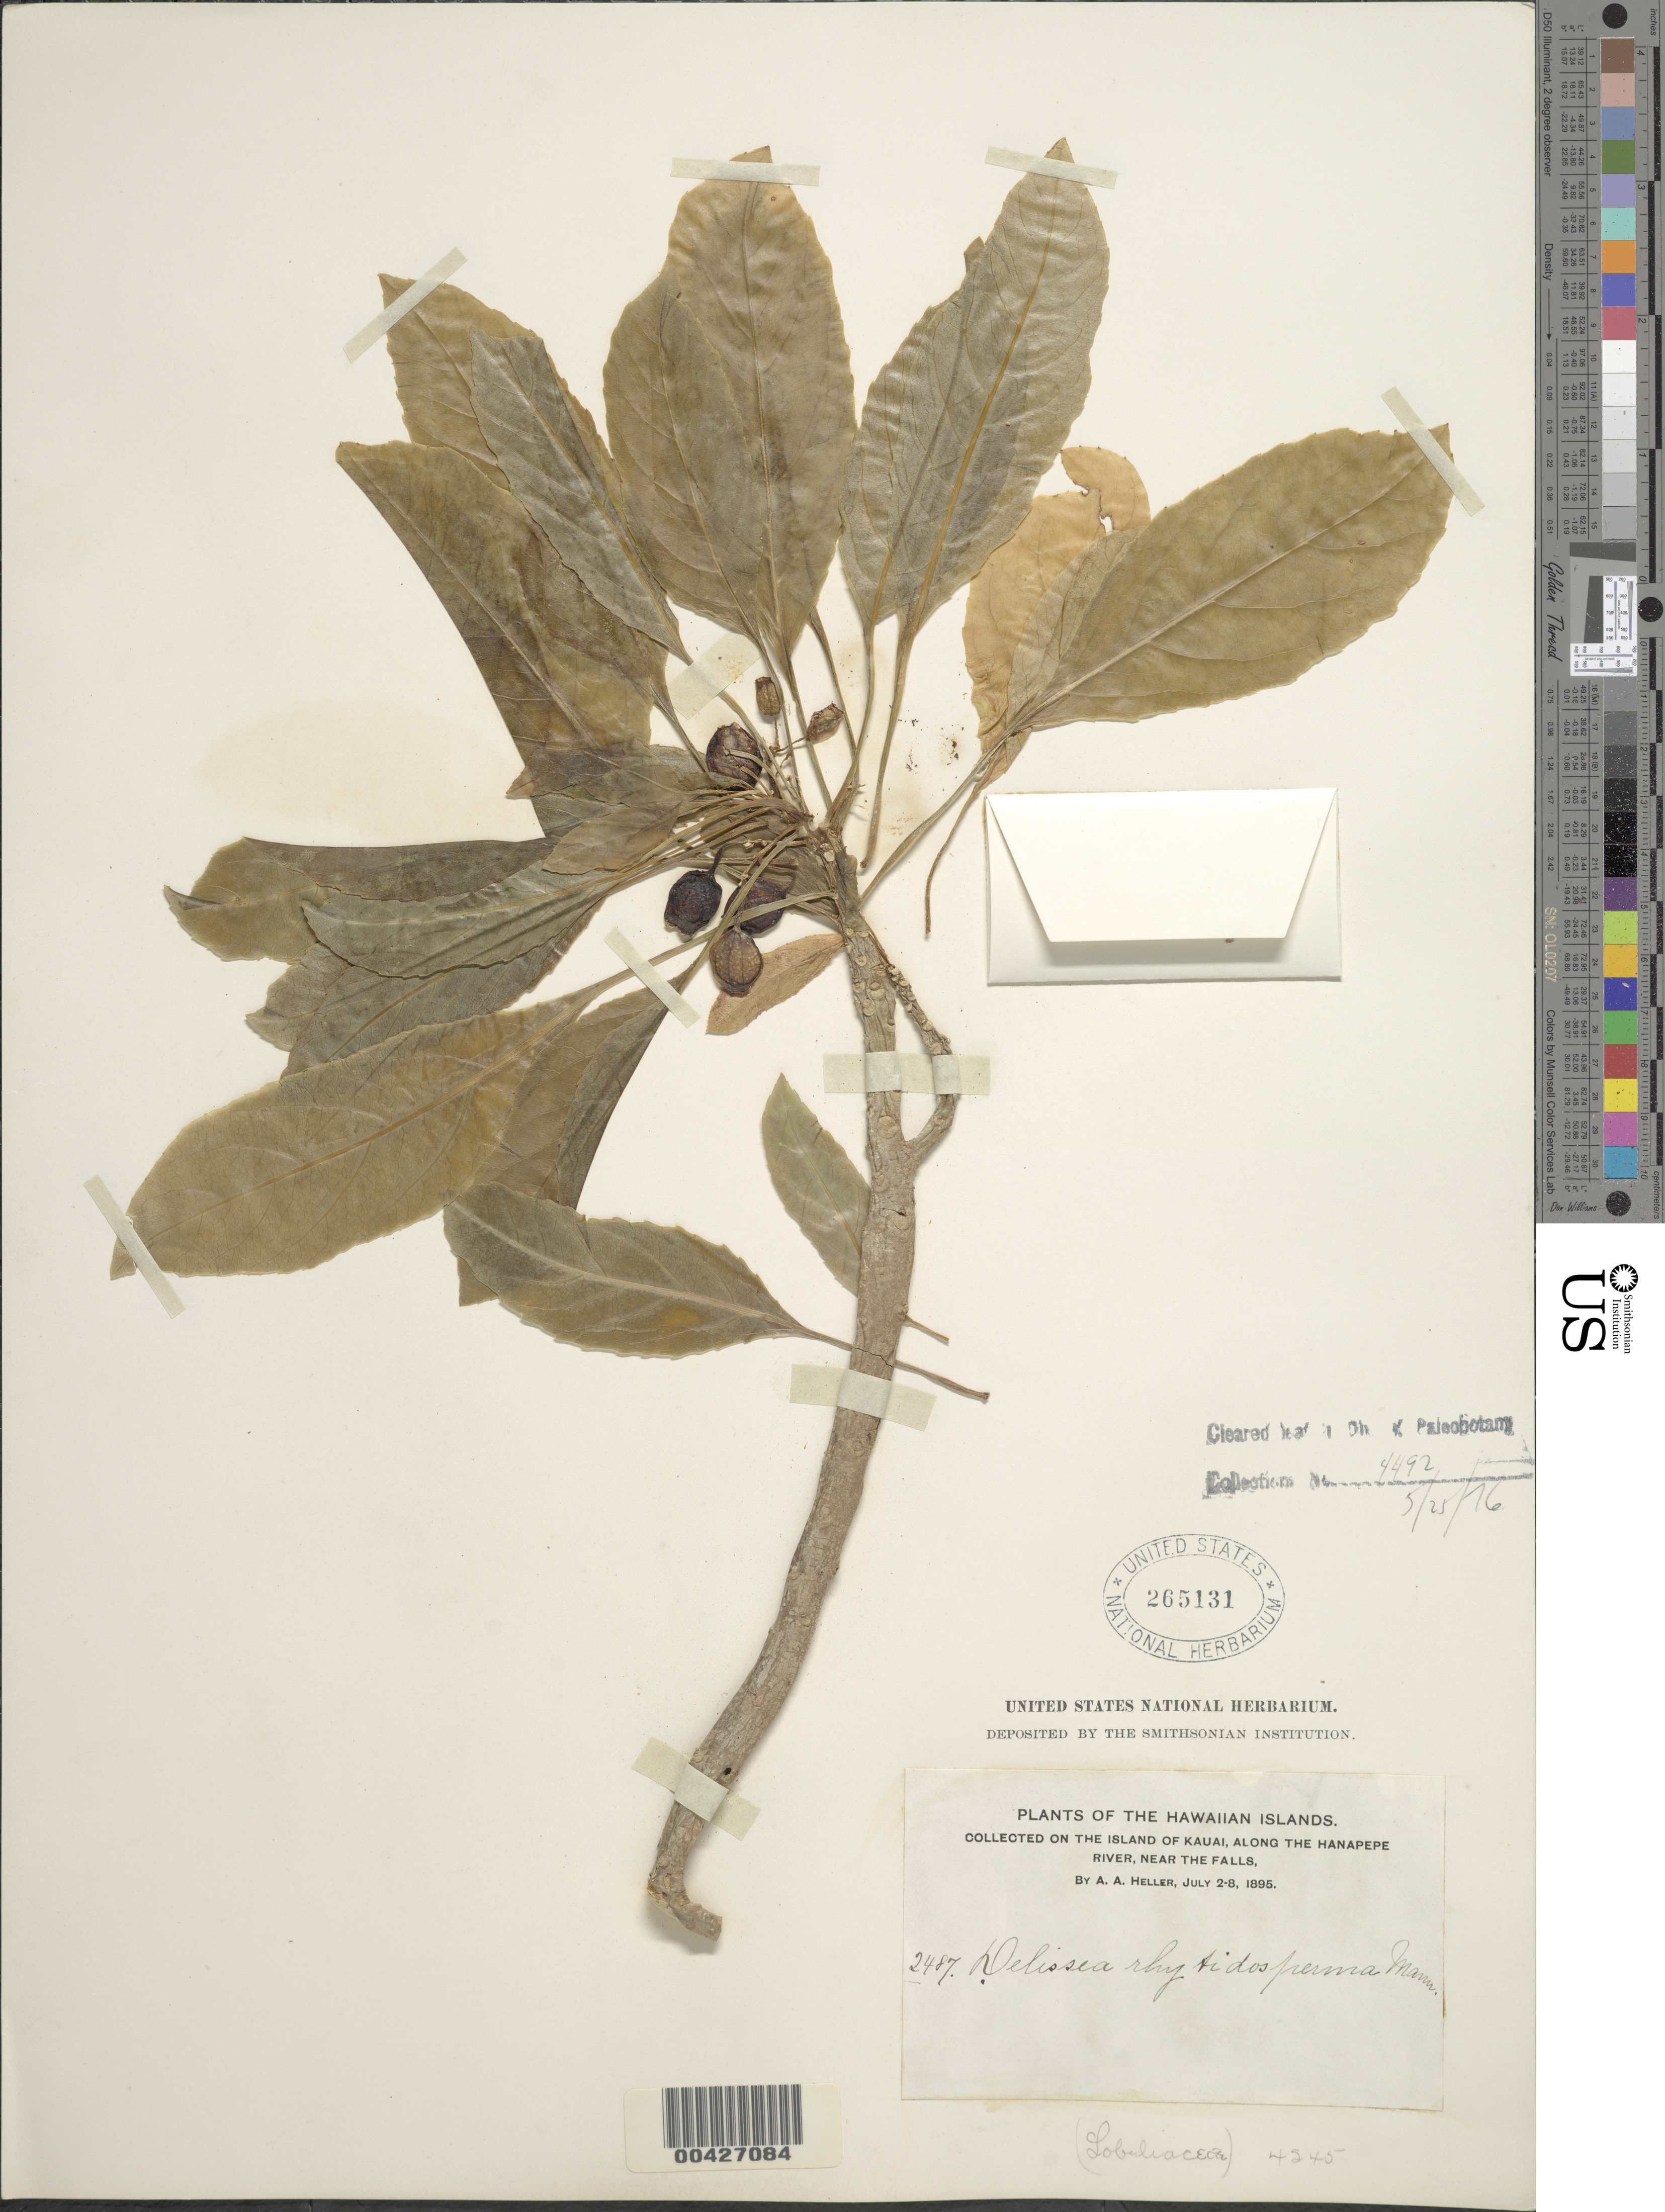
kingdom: Plantae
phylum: Tracheophyta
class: Magnoliopsida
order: Asterales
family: Campanulaceae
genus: Delissea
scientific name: Delissea rhytidosperma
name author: H. Mann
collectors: A. A. Heller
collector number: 2487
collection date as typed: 2 Jul 1895 to 8 Jul 1895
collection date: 1895-07-02/1895-07-08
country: United States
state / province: Hawaii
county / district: Kauai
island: Kaua'i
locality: along the Hanapepe River, near the falls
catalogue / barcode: US 265131